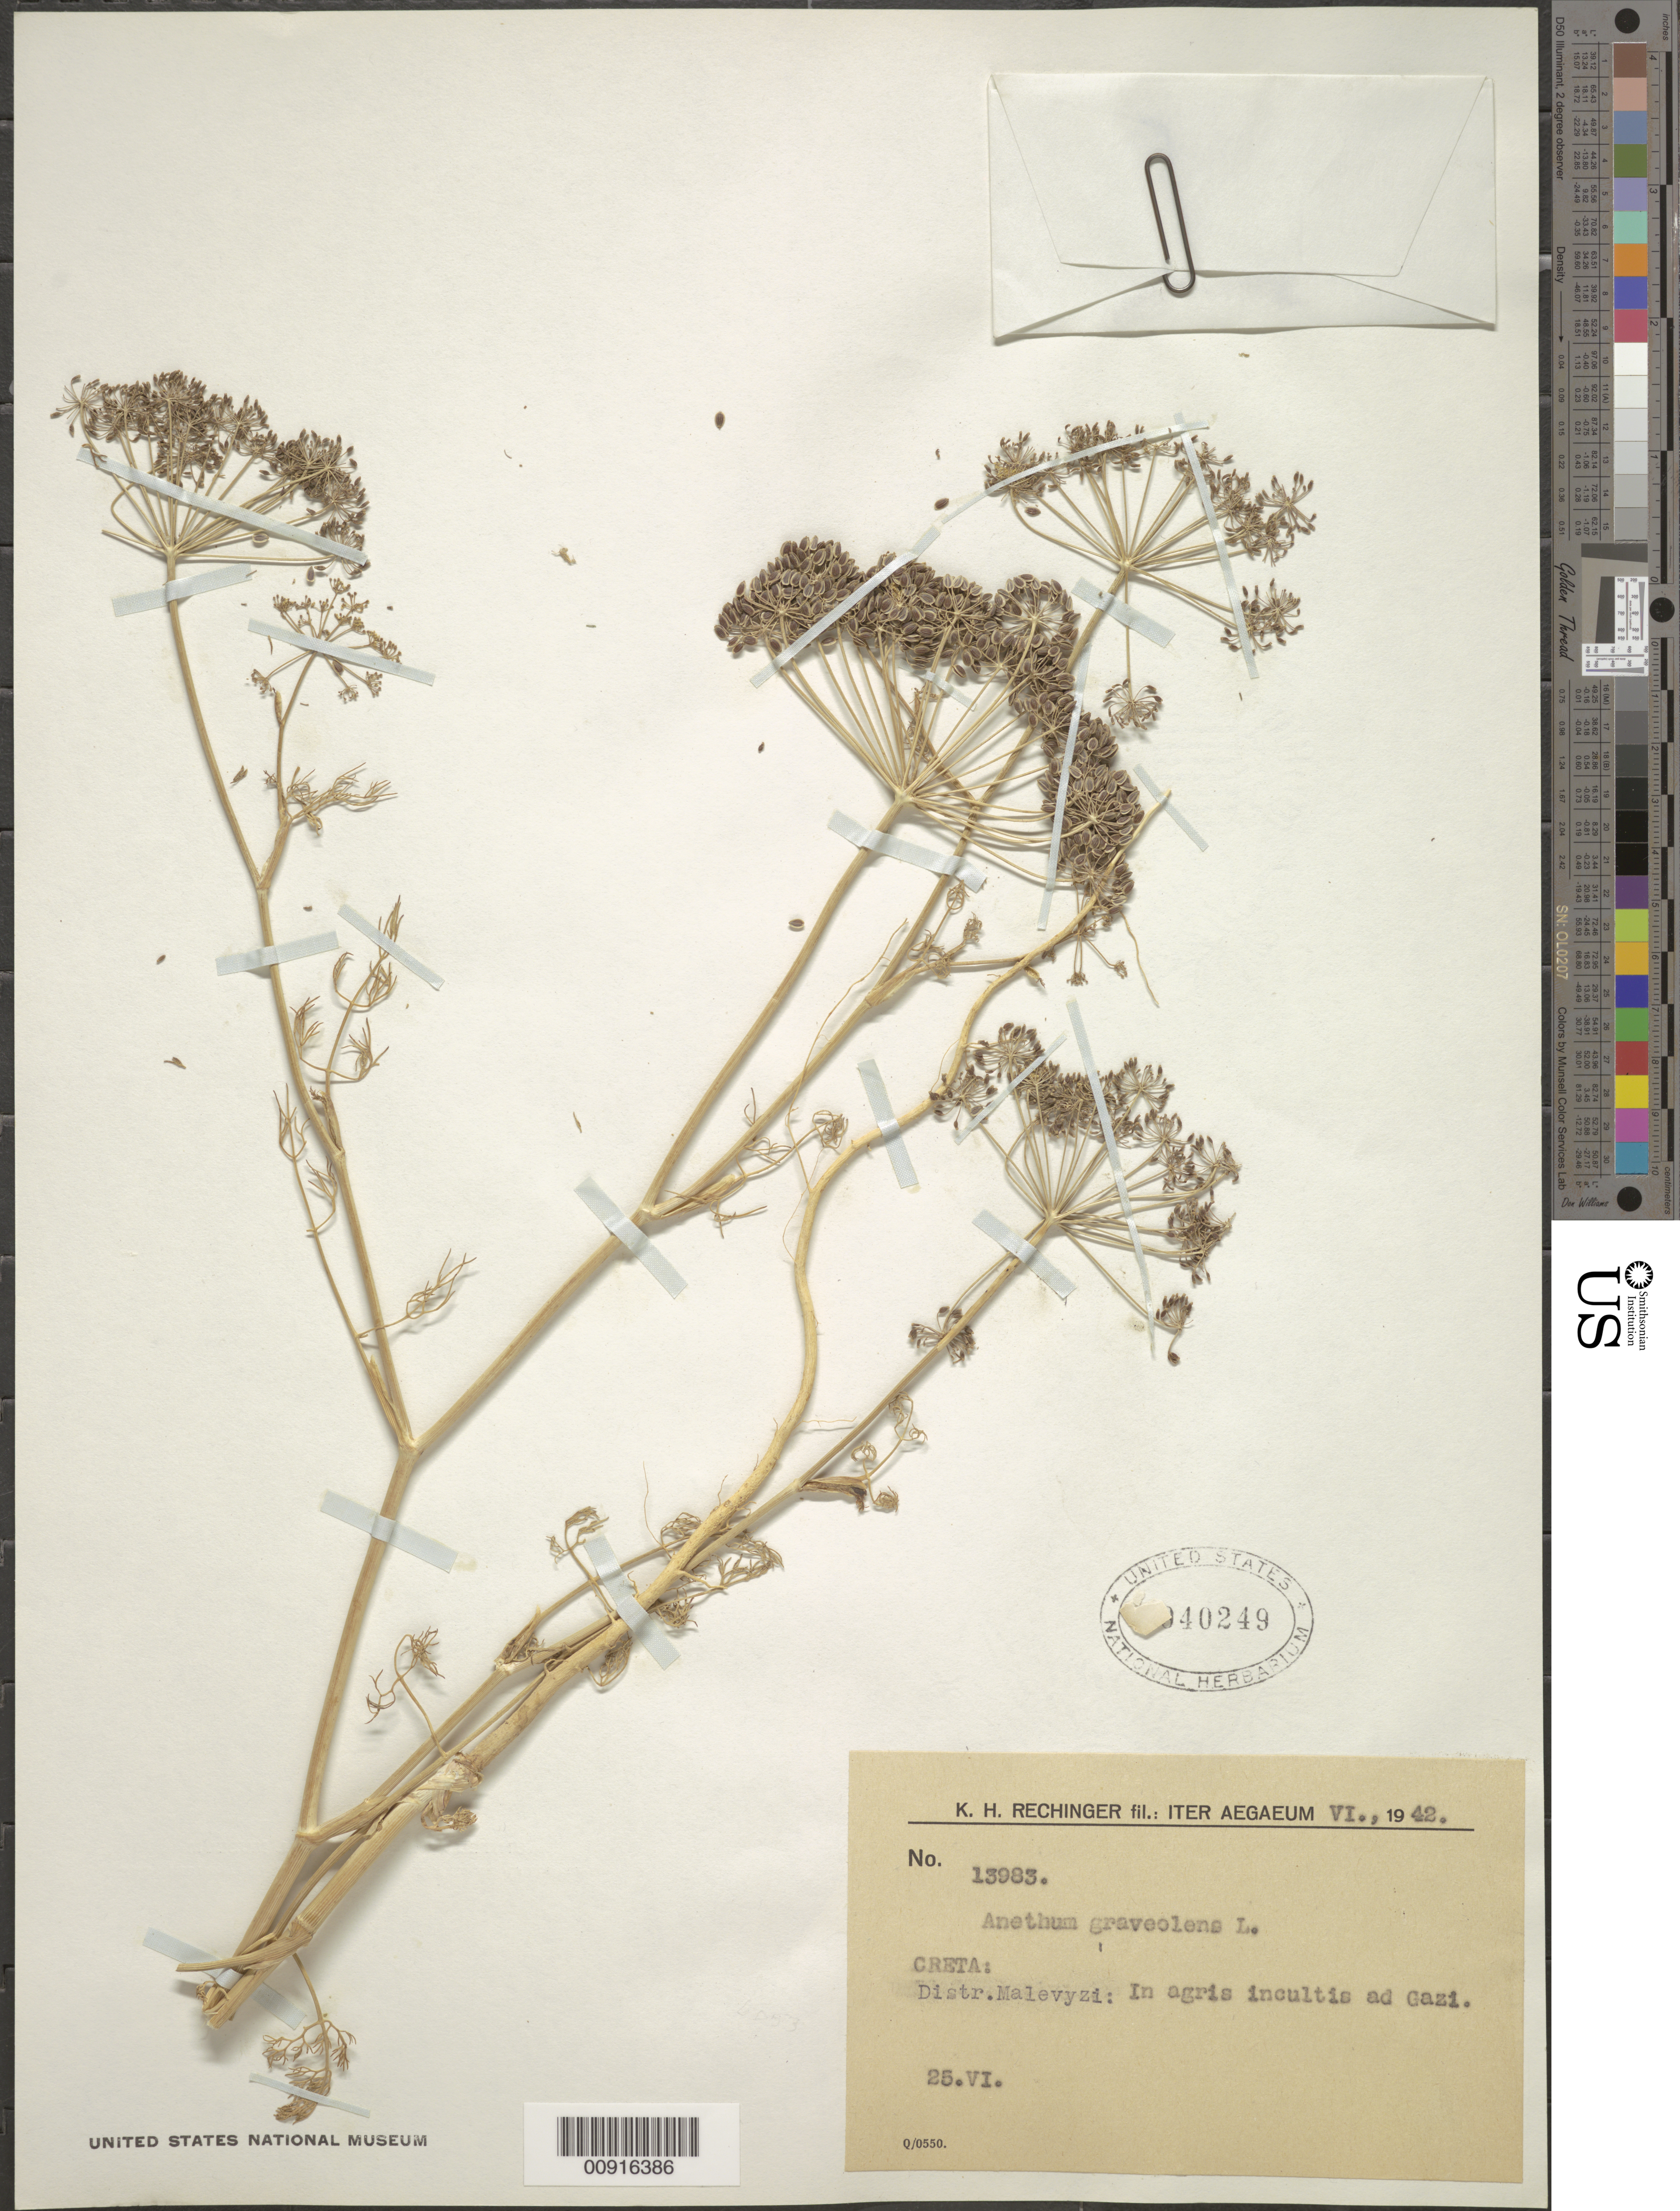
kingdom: Plantae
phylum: Tracheophyta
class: Magnoliopsida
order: Apiales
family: Apiaceae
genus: Anethum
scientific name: Anethum graveolens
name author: L.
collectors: K. H. Rechinger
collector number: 13983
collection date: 1942-06-25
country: Greece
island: Crete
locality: Malevyzi cultivated in Gazi.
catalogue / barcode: US 1940249